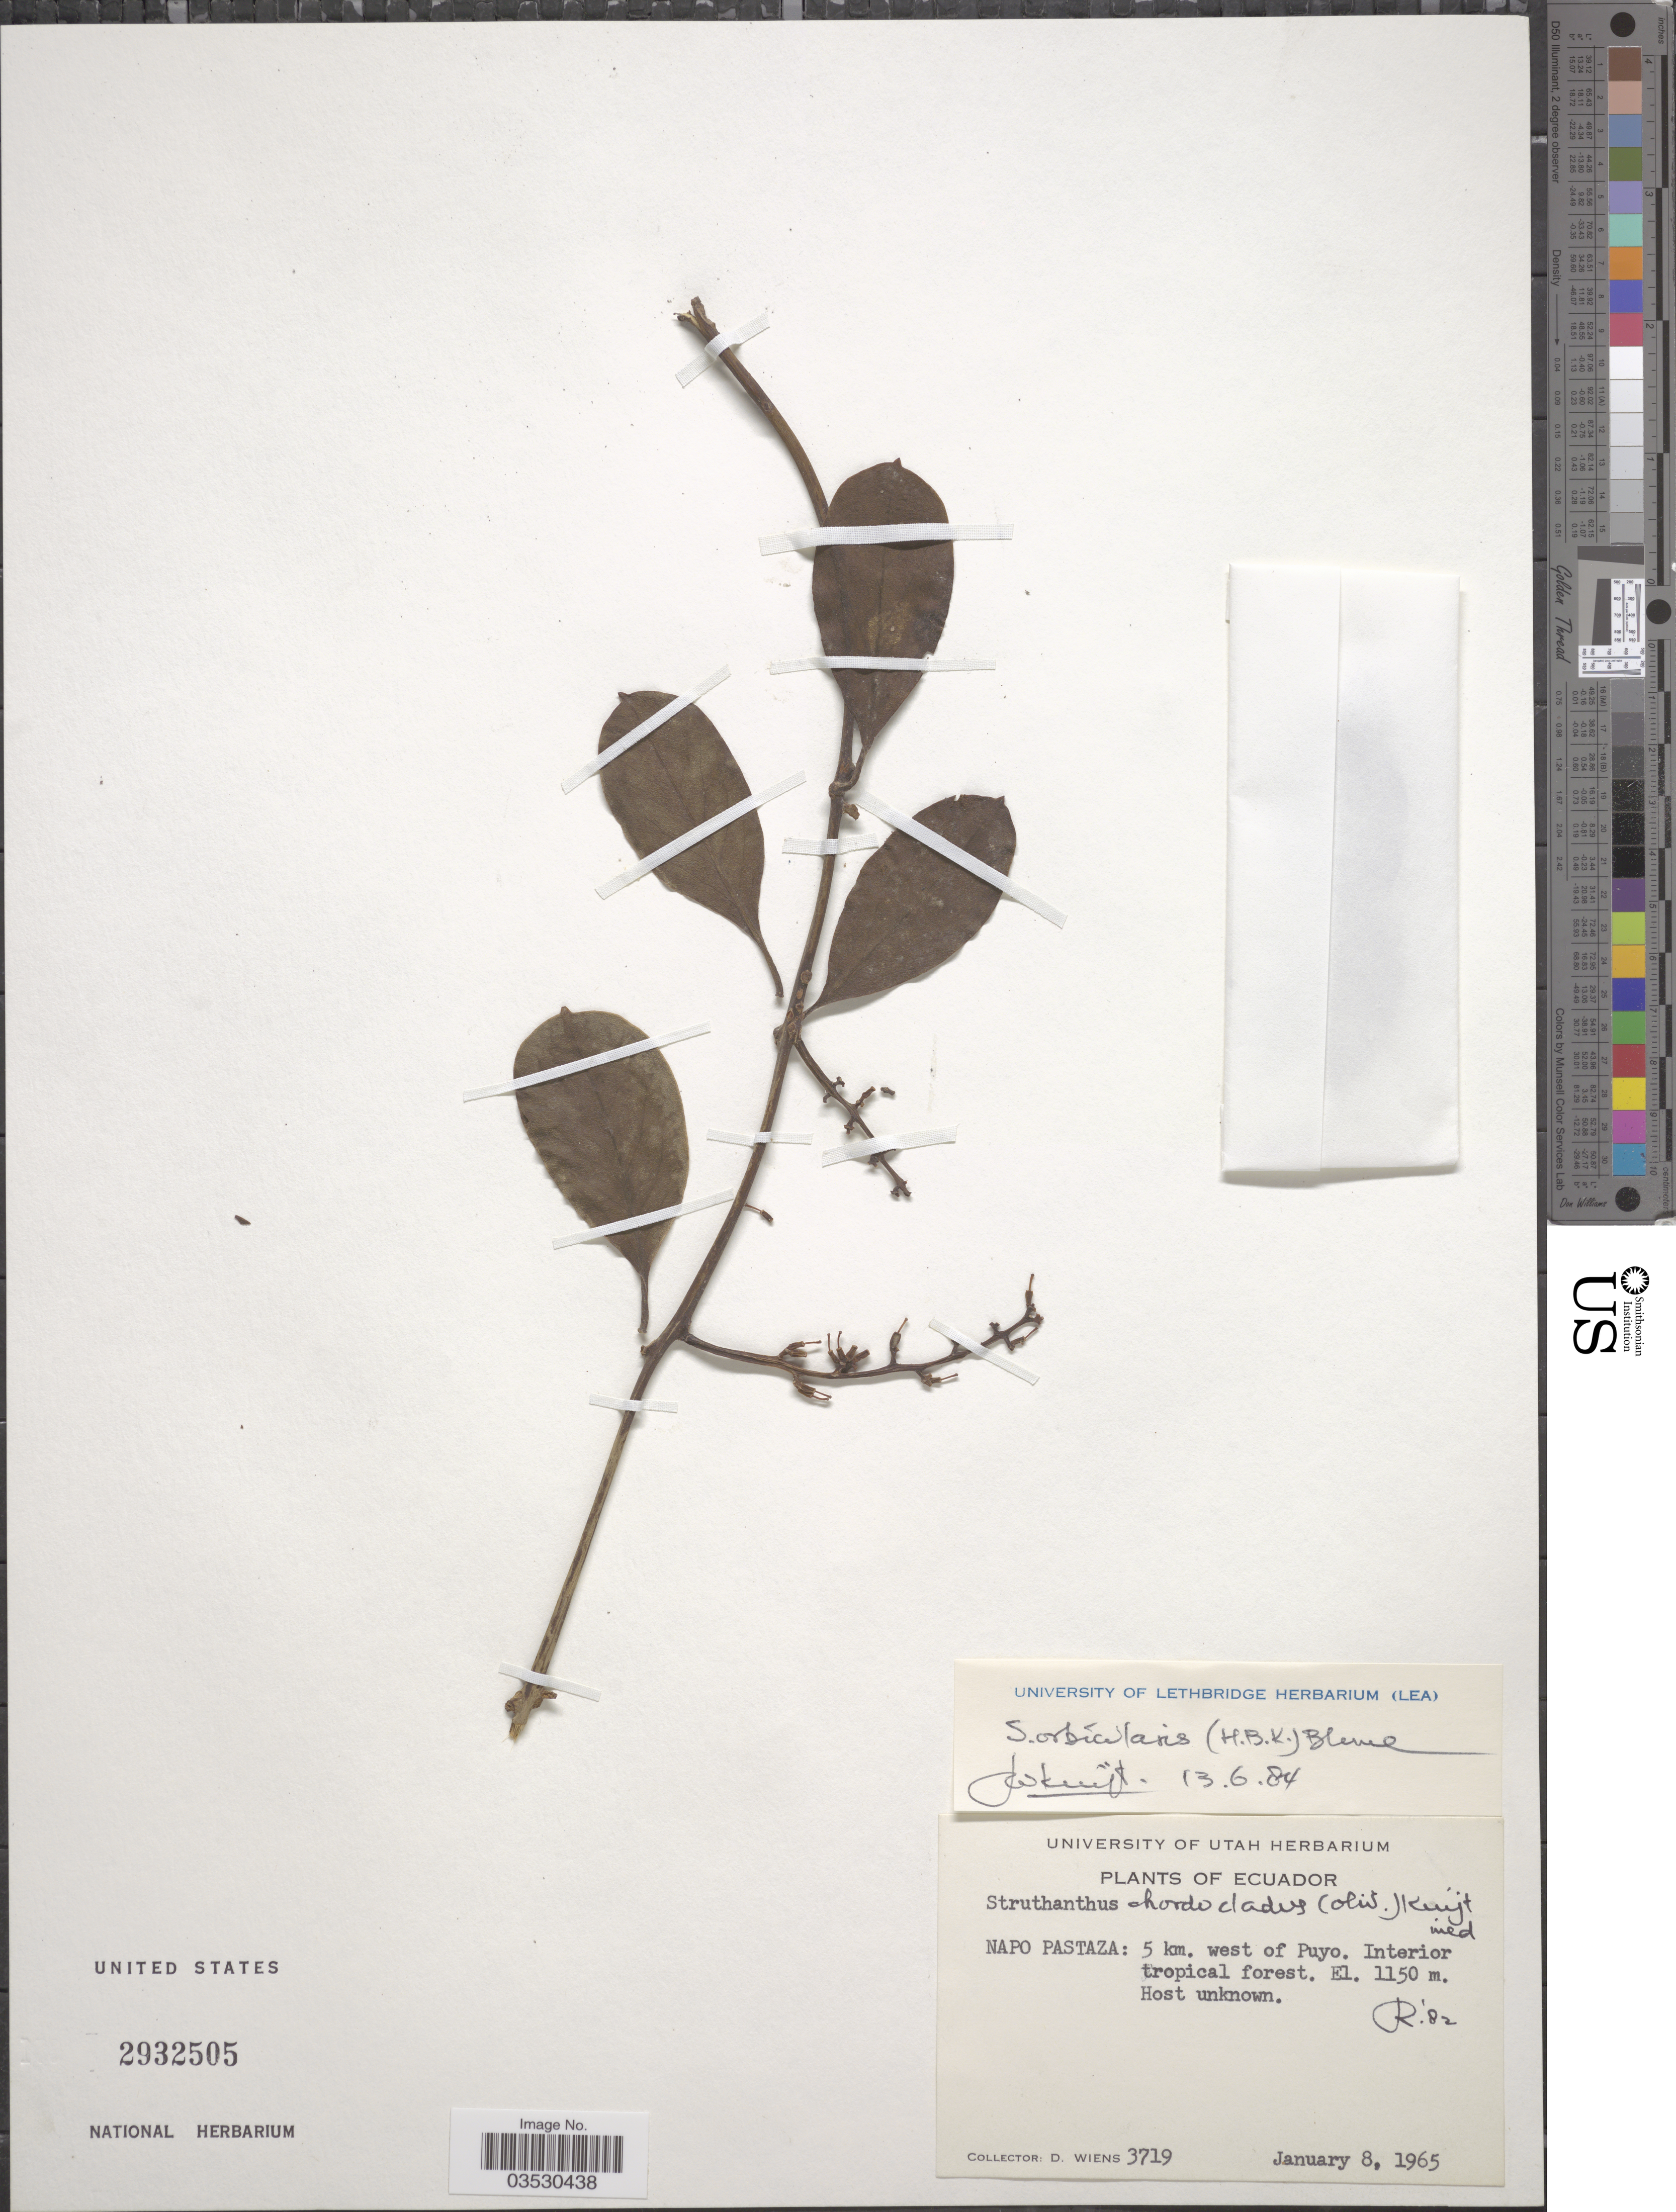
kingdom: Plantae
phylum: Tracheophyta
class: Magnoliopsida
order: Santalales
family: Loranthaceae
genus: Struthanthus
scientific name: Struthanthus orbicularis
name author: (Kunth) Blume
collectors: D. Wiens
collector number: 3719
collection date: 1965-01-08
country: Ecuador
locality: Napo Pastaza: 5 km. west of Puyo. Interior tropical forest.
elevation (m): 1150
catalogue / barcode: US 2932505